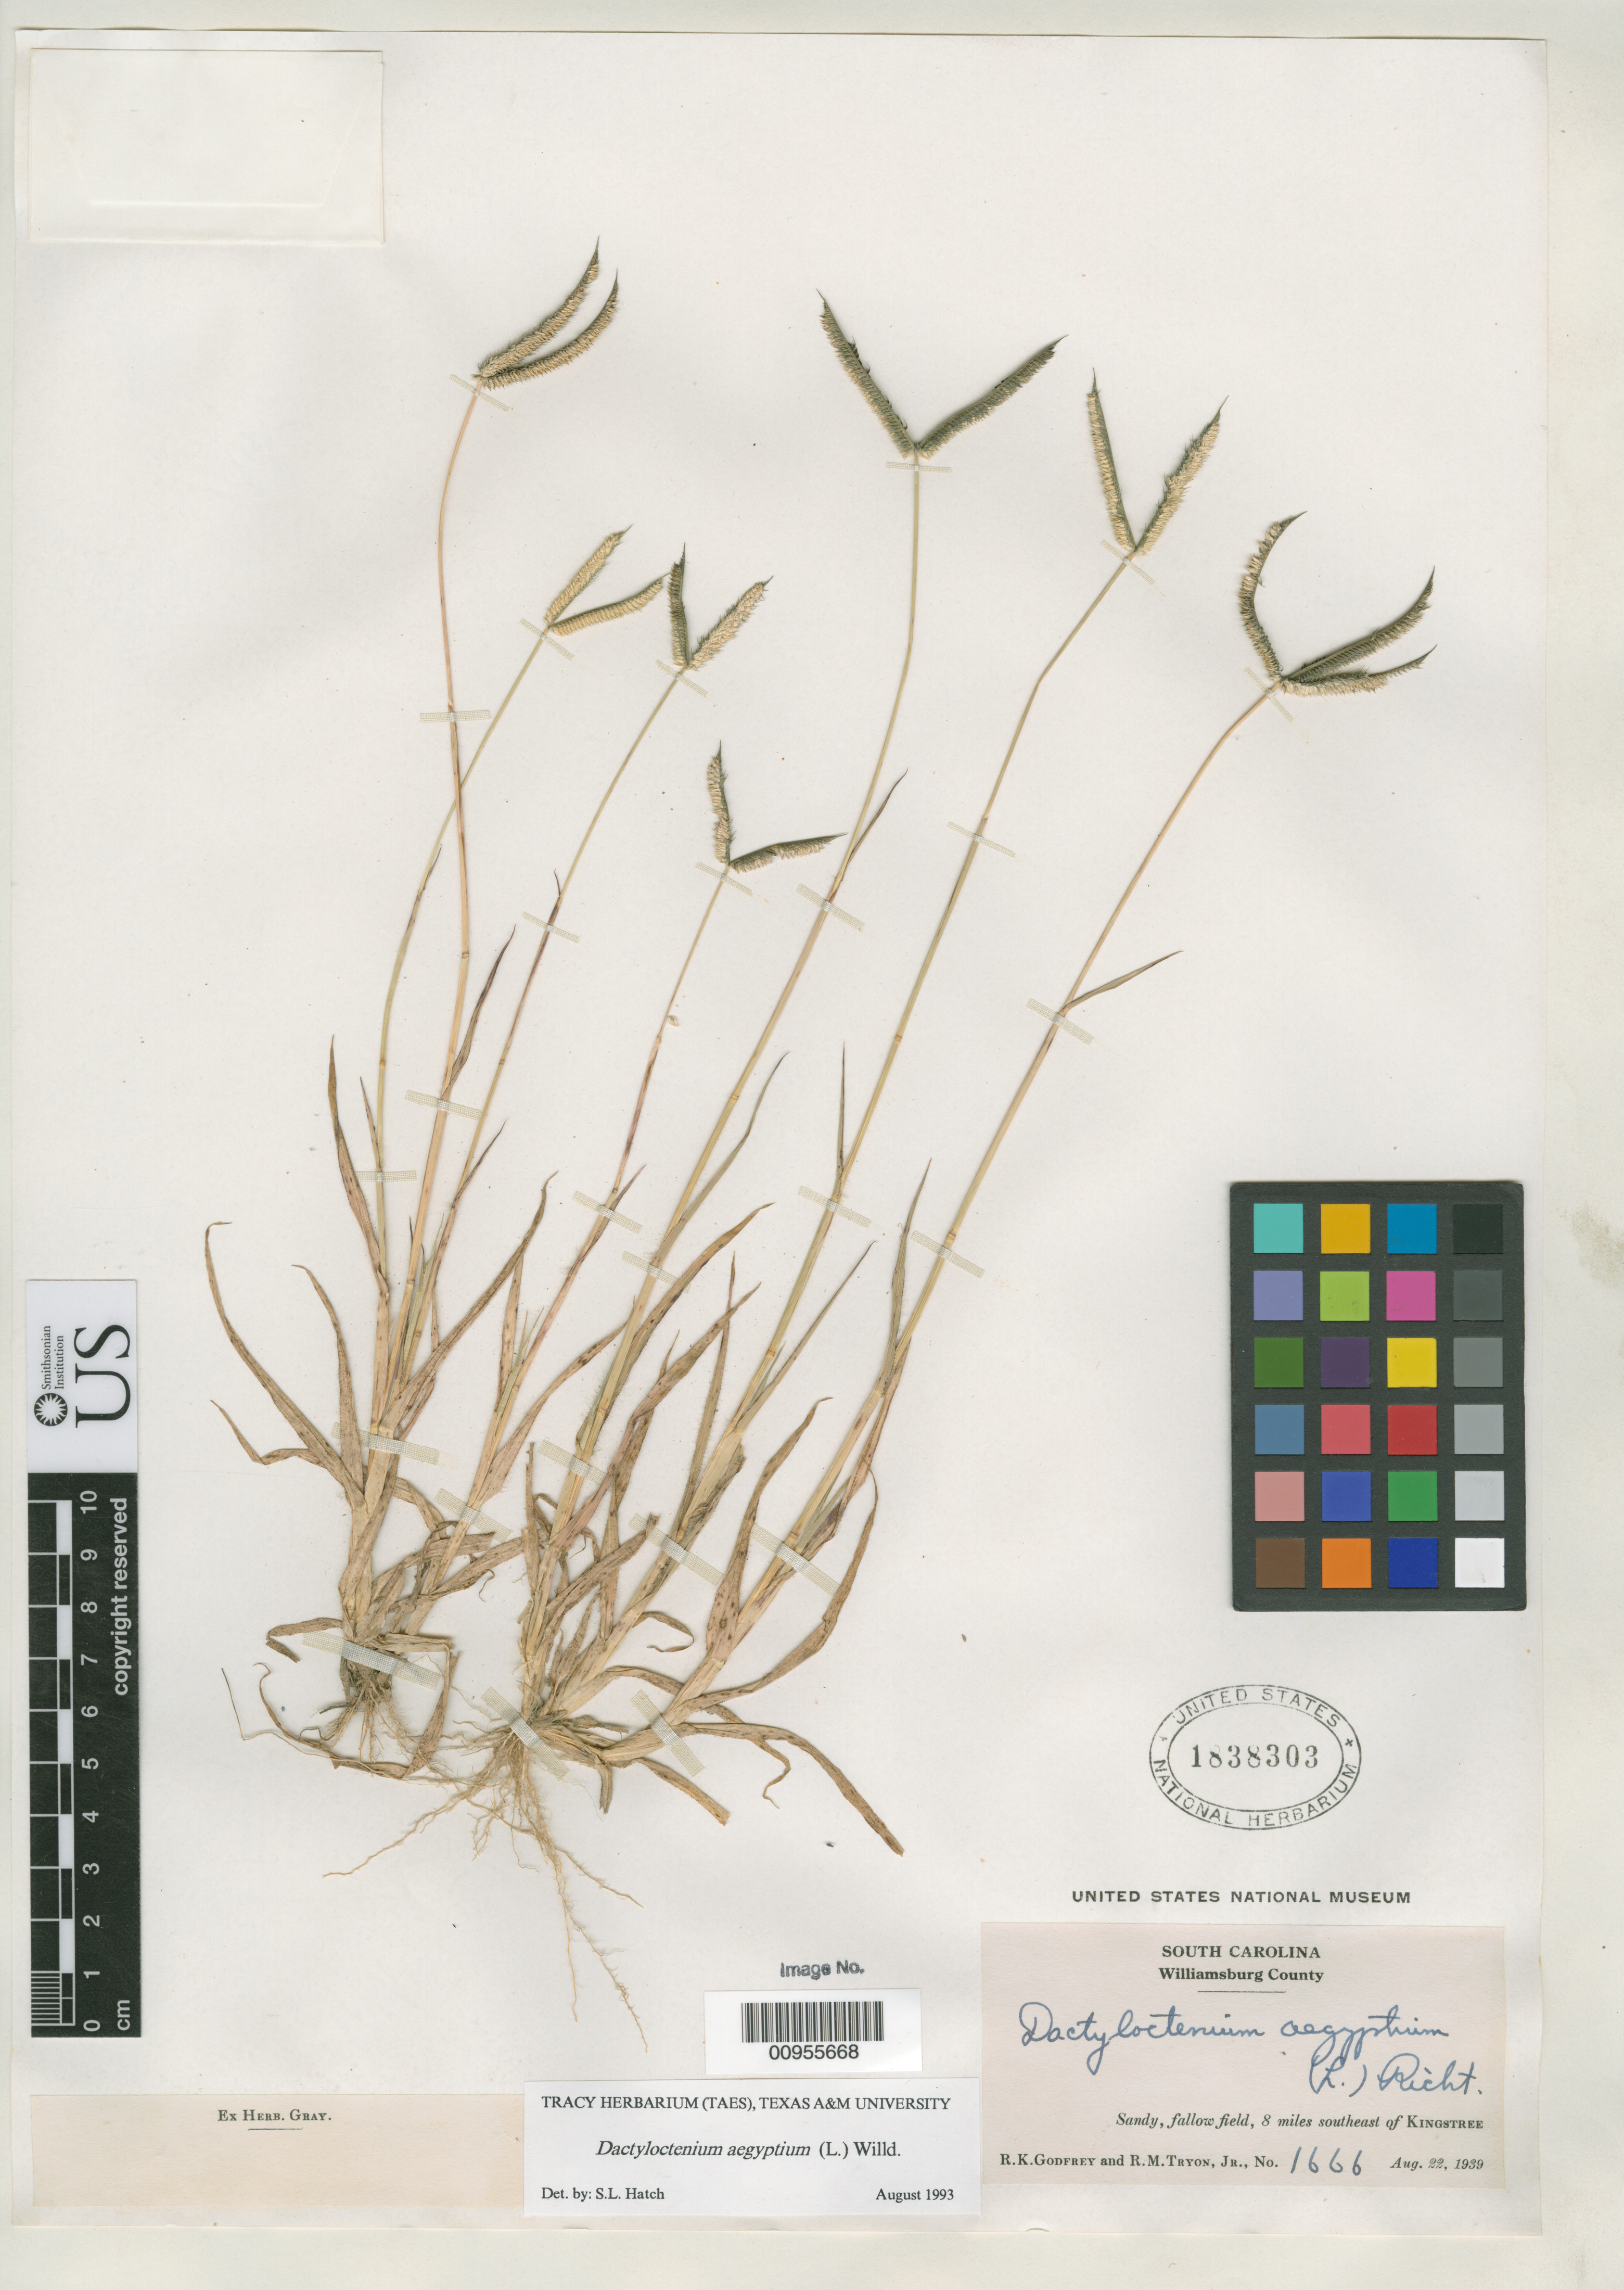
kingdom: Plantae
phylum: Tracheophyta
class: Liliopsida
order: Poales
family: Poaceae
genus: Aegilops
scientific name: Aegilops saccharinum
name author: Walter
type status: Isoneotype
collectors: R. K. Godfrey & R. M. Tryon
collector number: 1666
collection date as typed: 22 Aug 1939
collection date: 1939-08-22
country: United States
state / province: South Carolina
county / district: Williamsburg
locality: Sandy, fallow field, 8 miles southeast of Kingstree.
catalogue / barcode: US 1838303